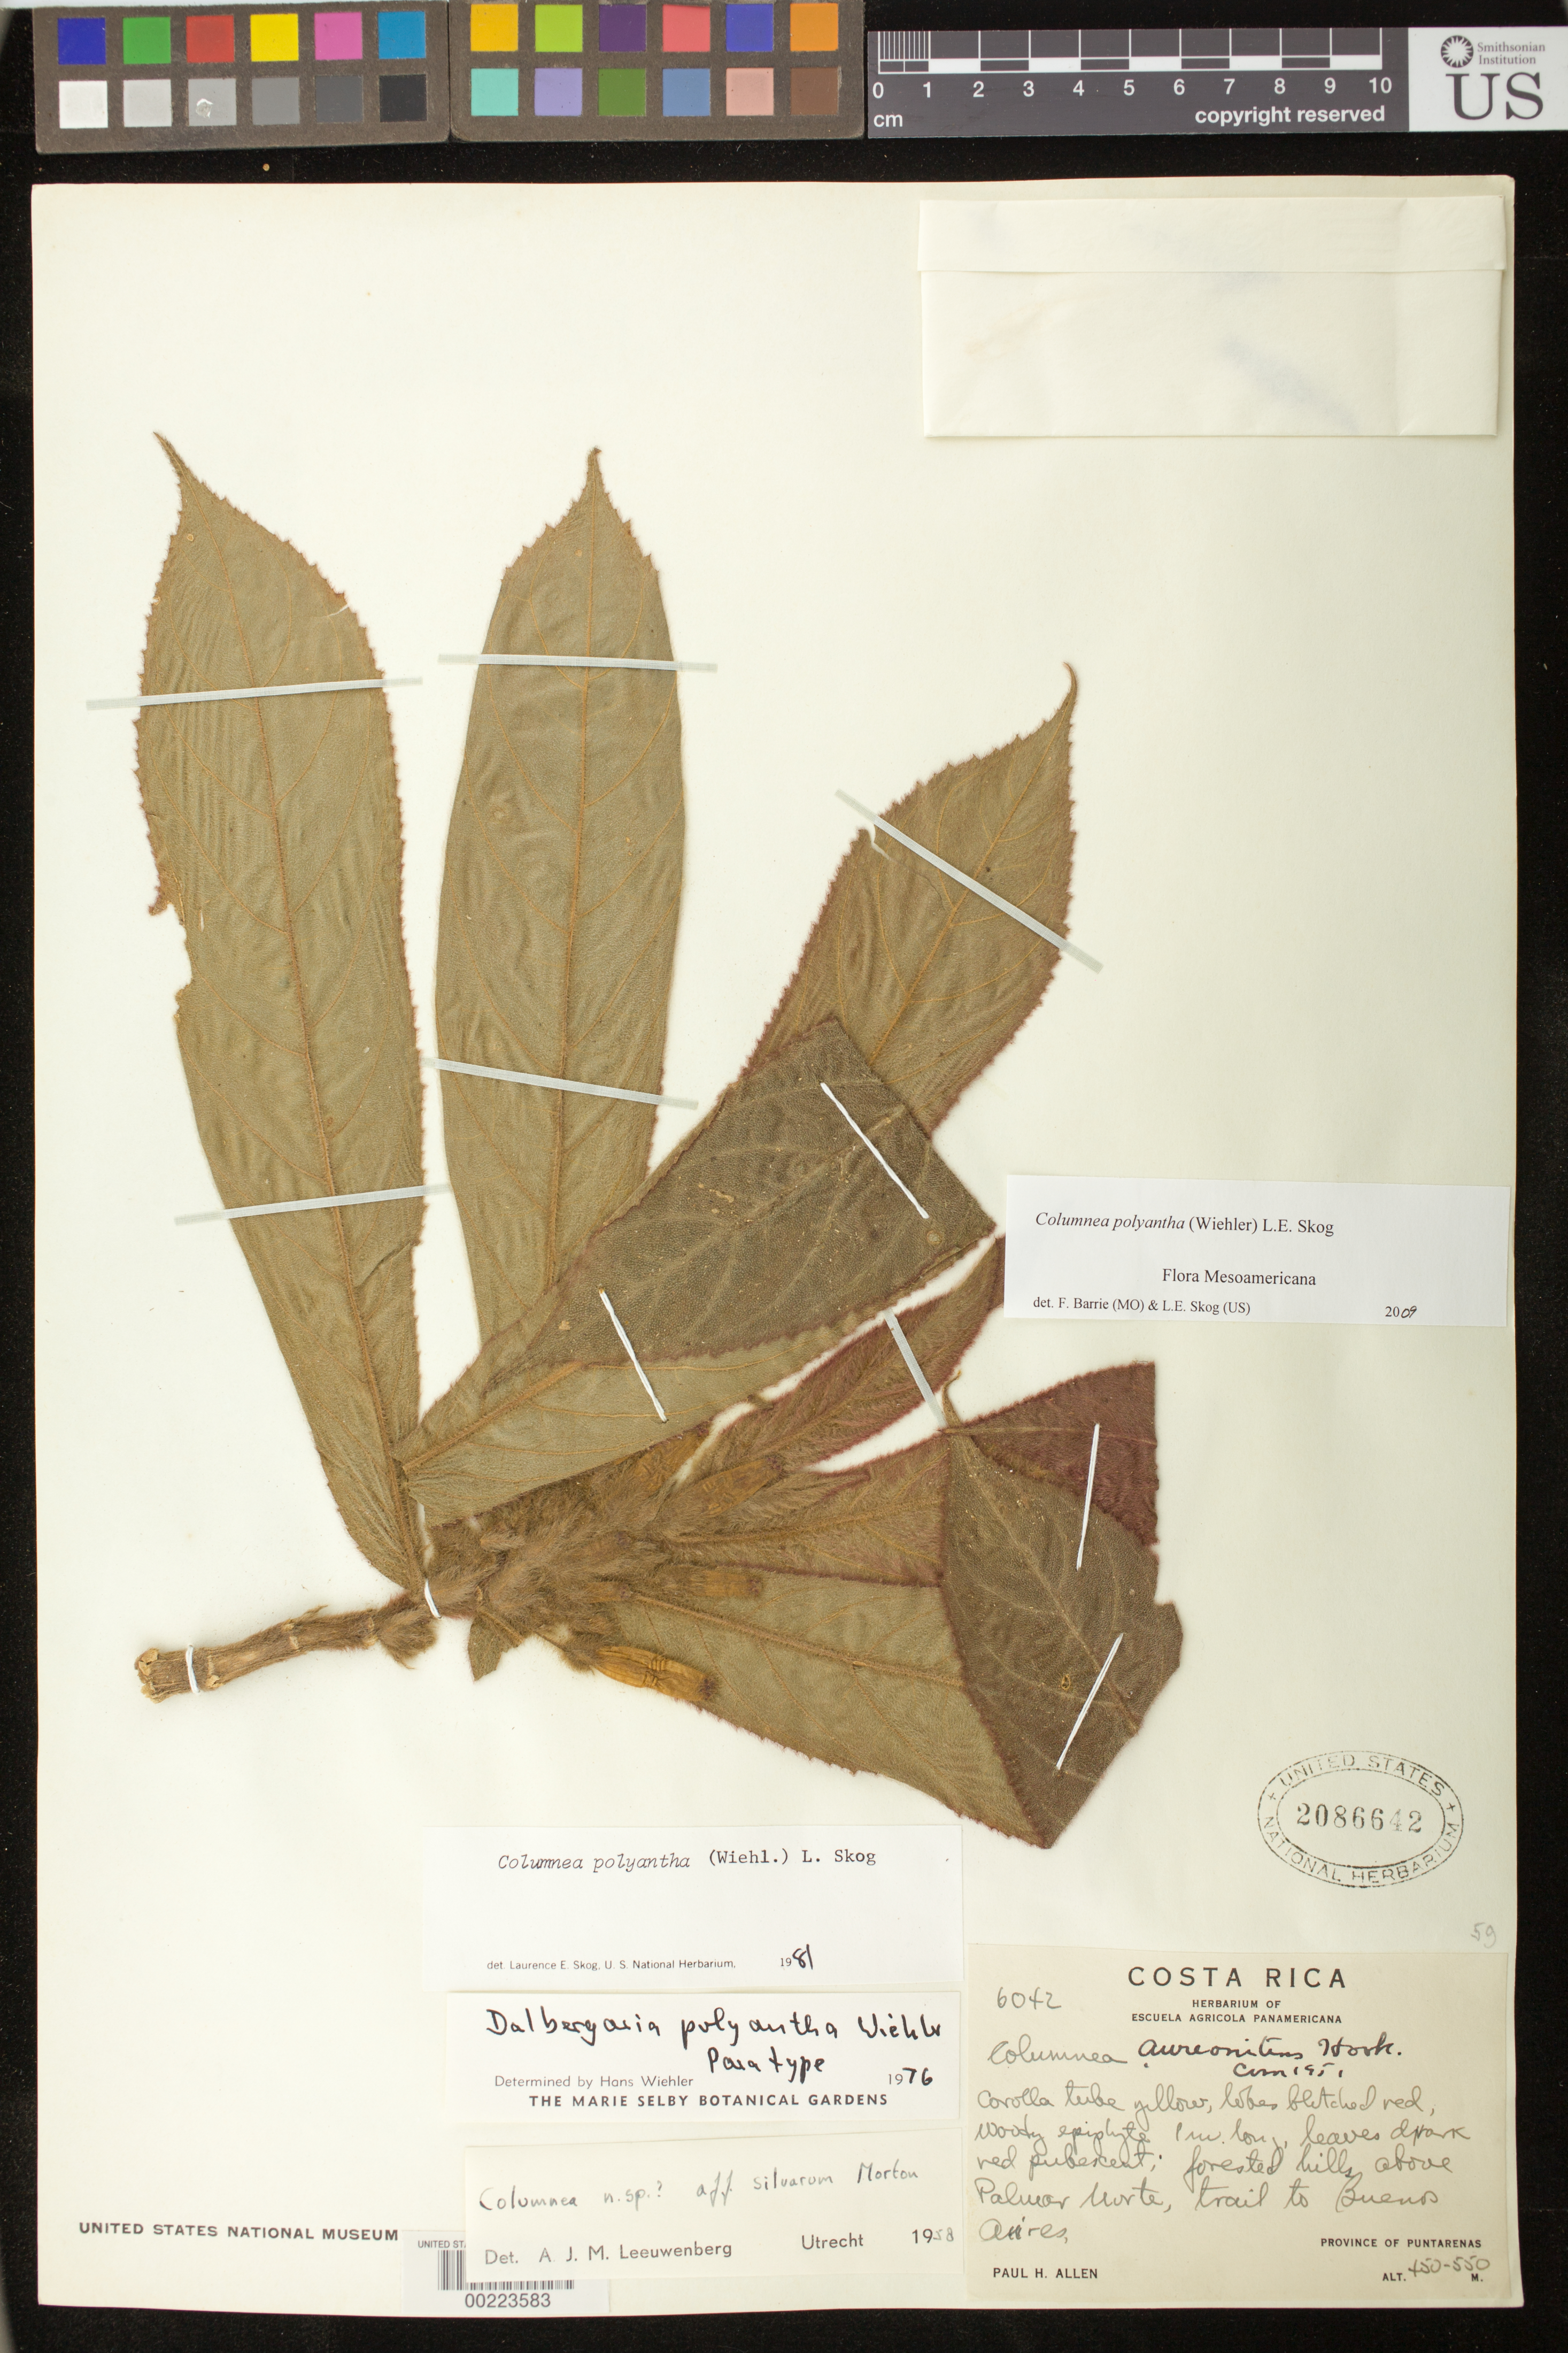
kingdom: Plantae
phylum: Tracheophyta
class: Magnoliopsida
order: Lamiales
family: Gesneriaceae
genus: Columnea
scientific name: Columnea polyantha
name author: (Wiehler) L.E. Skog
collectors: P. H. Allen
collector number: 6042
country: Costa Rica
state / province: Puntarenas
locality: Above Palmar Norte, trail to Buenos Aires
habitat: Forested hills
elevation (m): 450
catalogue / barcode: US 2086642